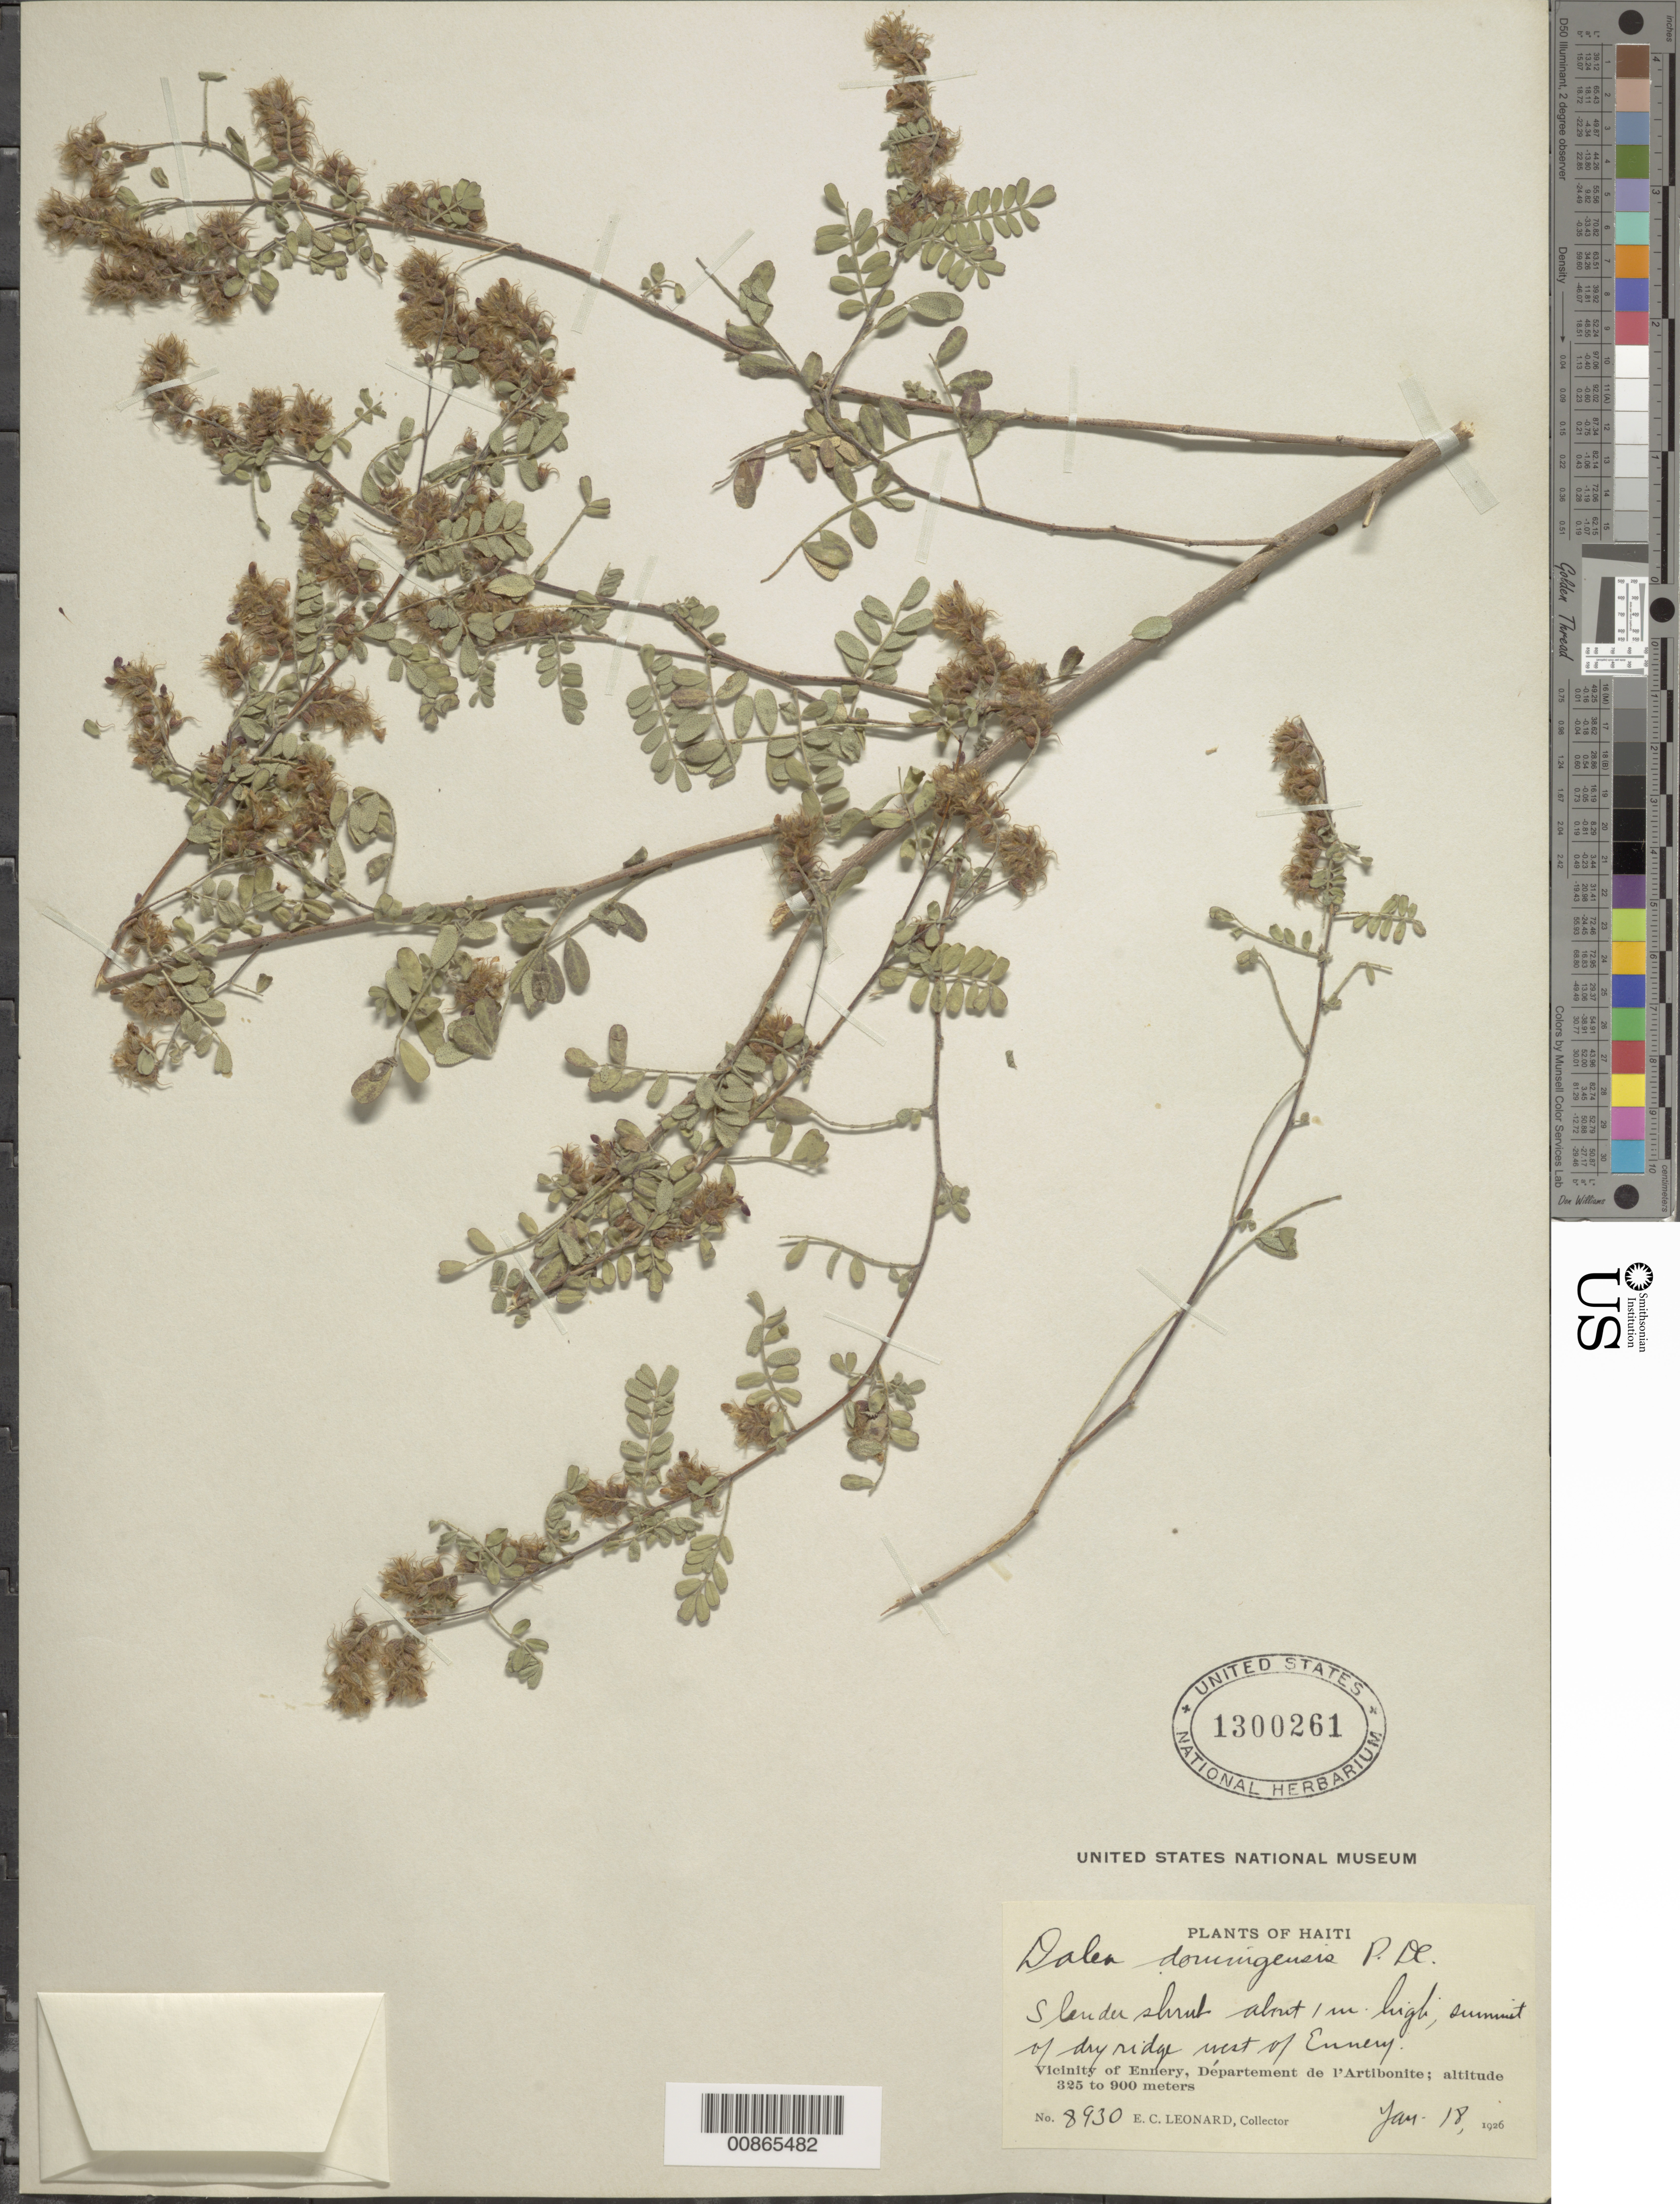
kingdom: Plantae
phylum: Tracheophyta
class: Magnoliopsida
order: Fabales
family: Fabaceae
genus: Dalea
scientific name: Dalea carthagenensis var. carthagenensis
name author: (Jacq.) J.F. Macbr.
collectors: E. C. Leonard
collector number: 8930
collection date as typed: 18 Jan 1926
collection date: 1926-01-18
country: Haiti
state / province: Artibonite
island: Hispaniola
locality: West of Ennery.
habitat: Summit of dry ridge.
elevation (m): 325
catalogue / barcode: US 1300261